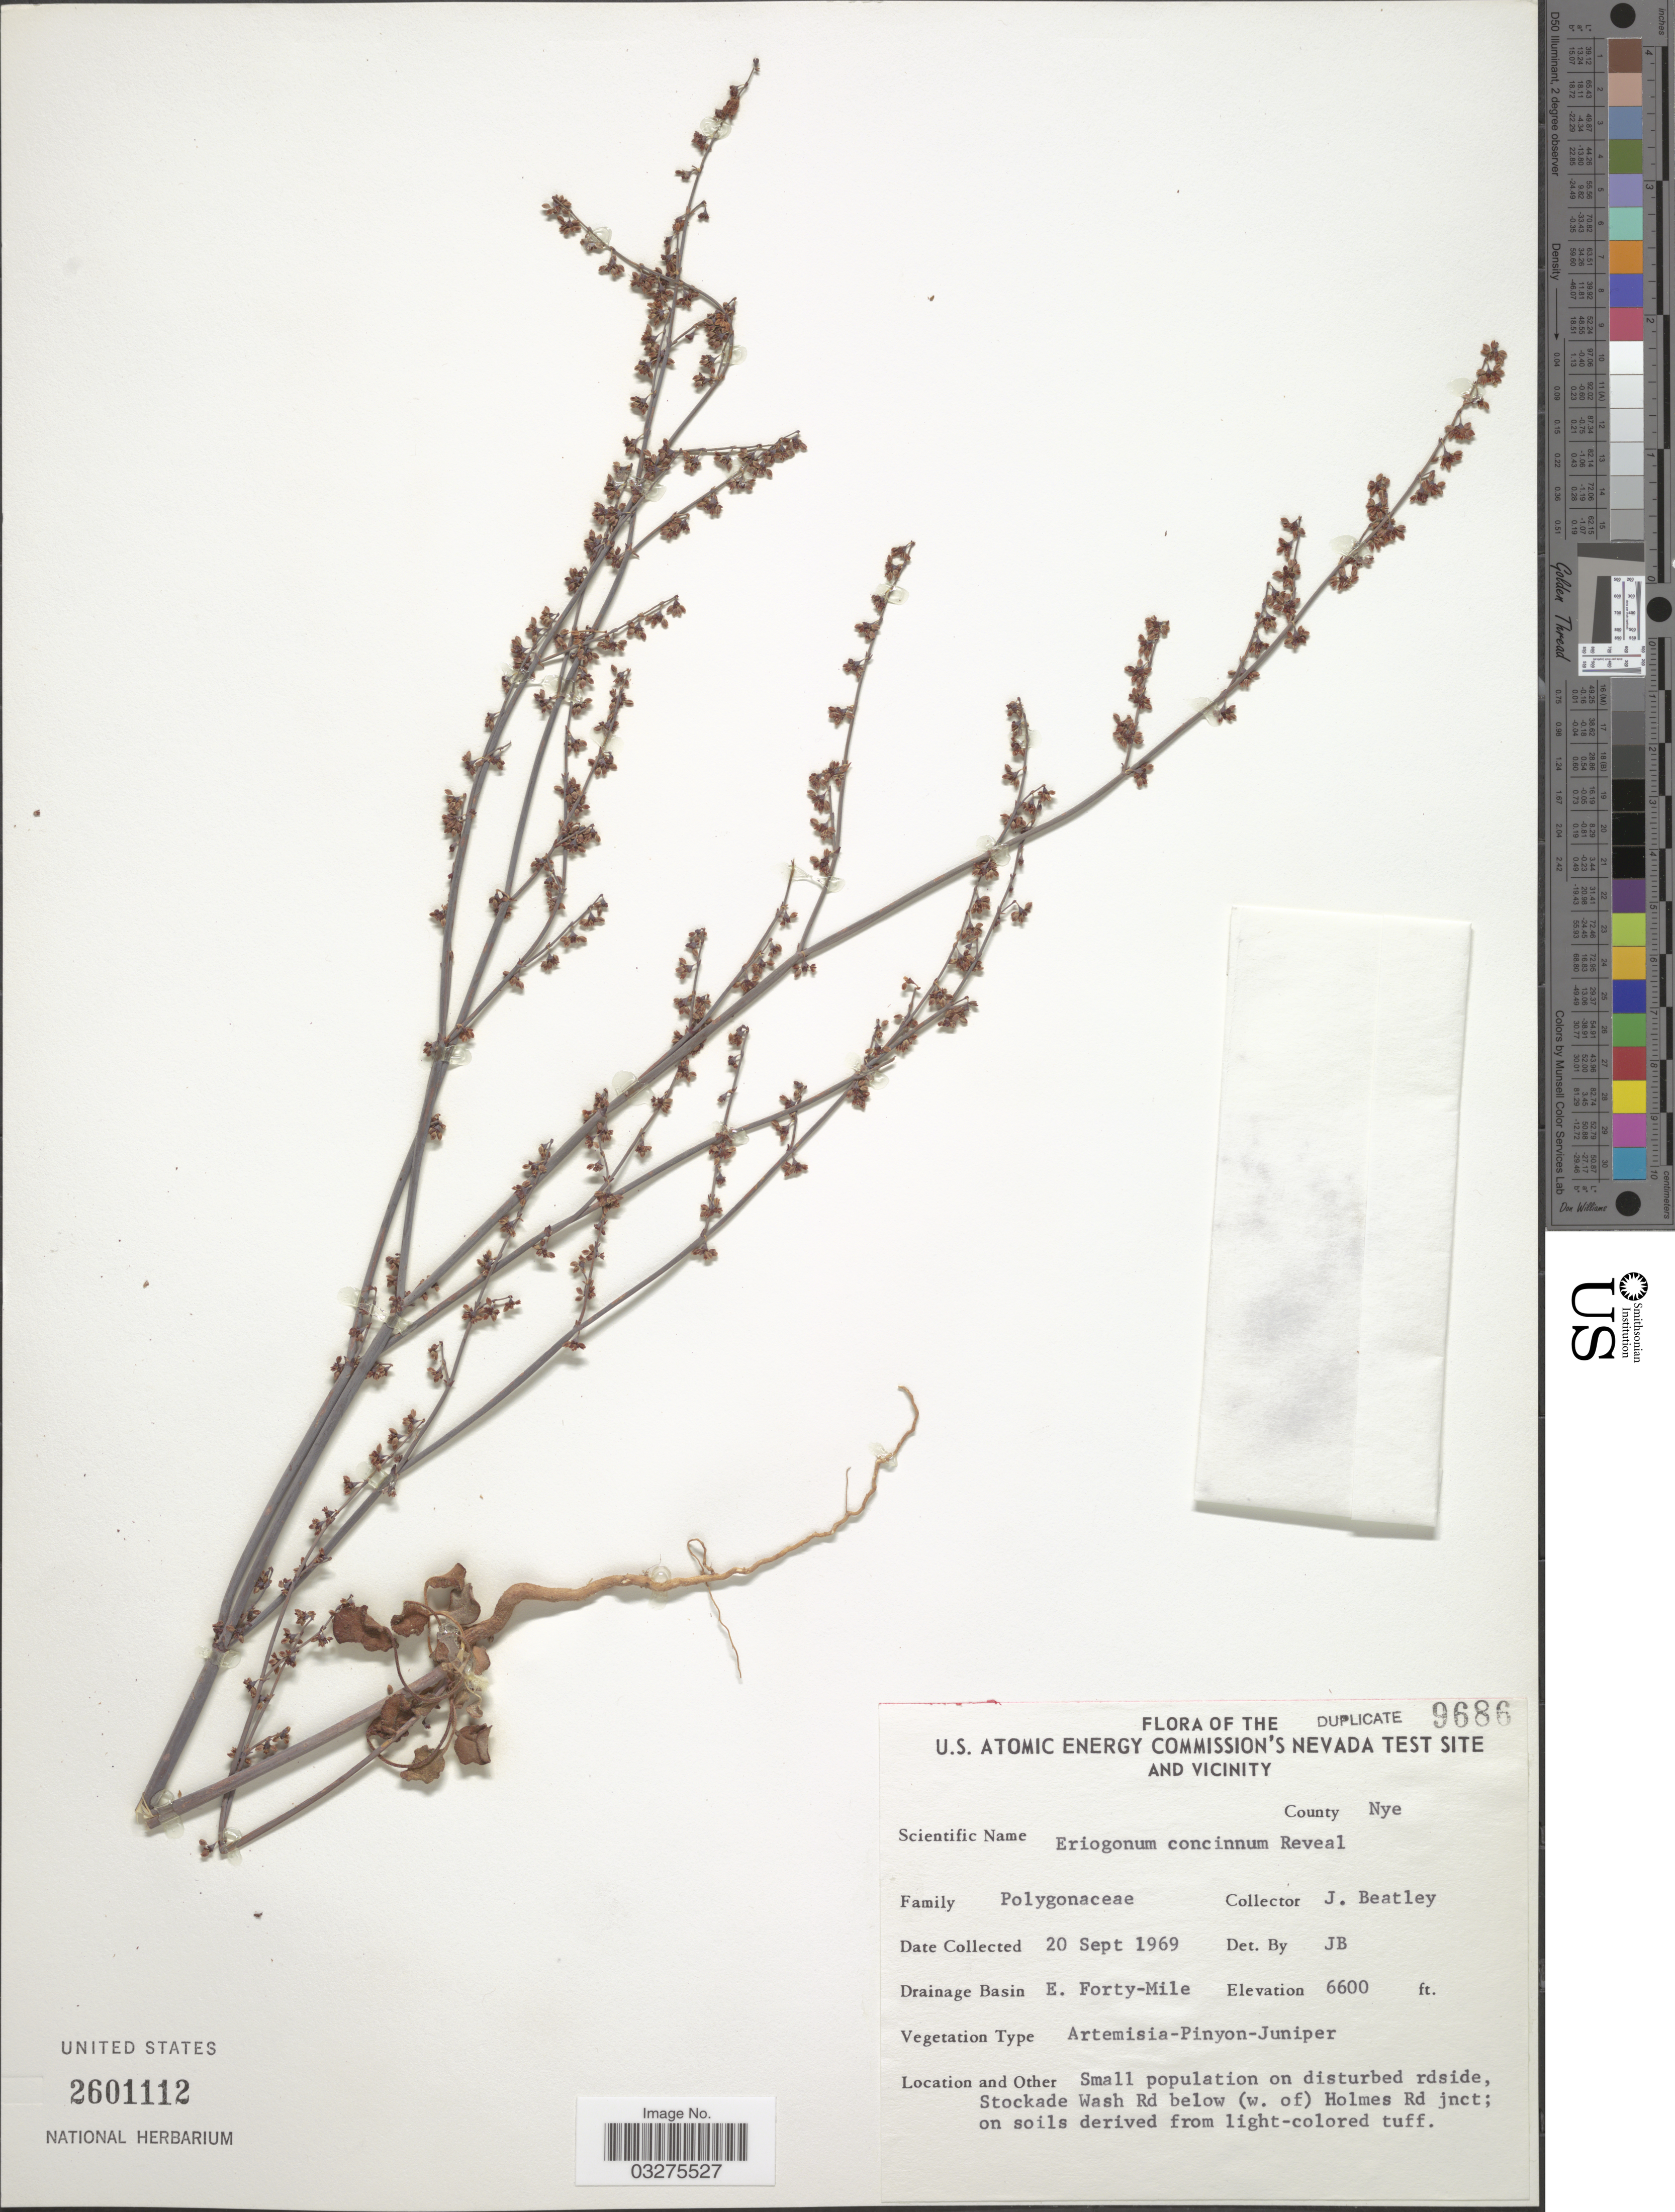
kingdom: Plantae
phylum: Tracheophyta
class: Magnoliopsida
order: Caryophyllales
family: Polygonaceae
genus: Eriogonum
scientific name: Eriogonum concinnum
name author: Reveal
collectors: J. C. Beatley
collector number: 9686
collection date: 1969-09-20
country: United States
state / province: Nevada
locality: U.S. Atomic Energy Commission's Nevada Test Site and vicinity. County Nye. Drainage Basin E. Forty-Mile. Stockade Wash Rd below (w. of) Holmes Rd jnct.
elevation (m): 2012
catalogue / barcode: US 2601112